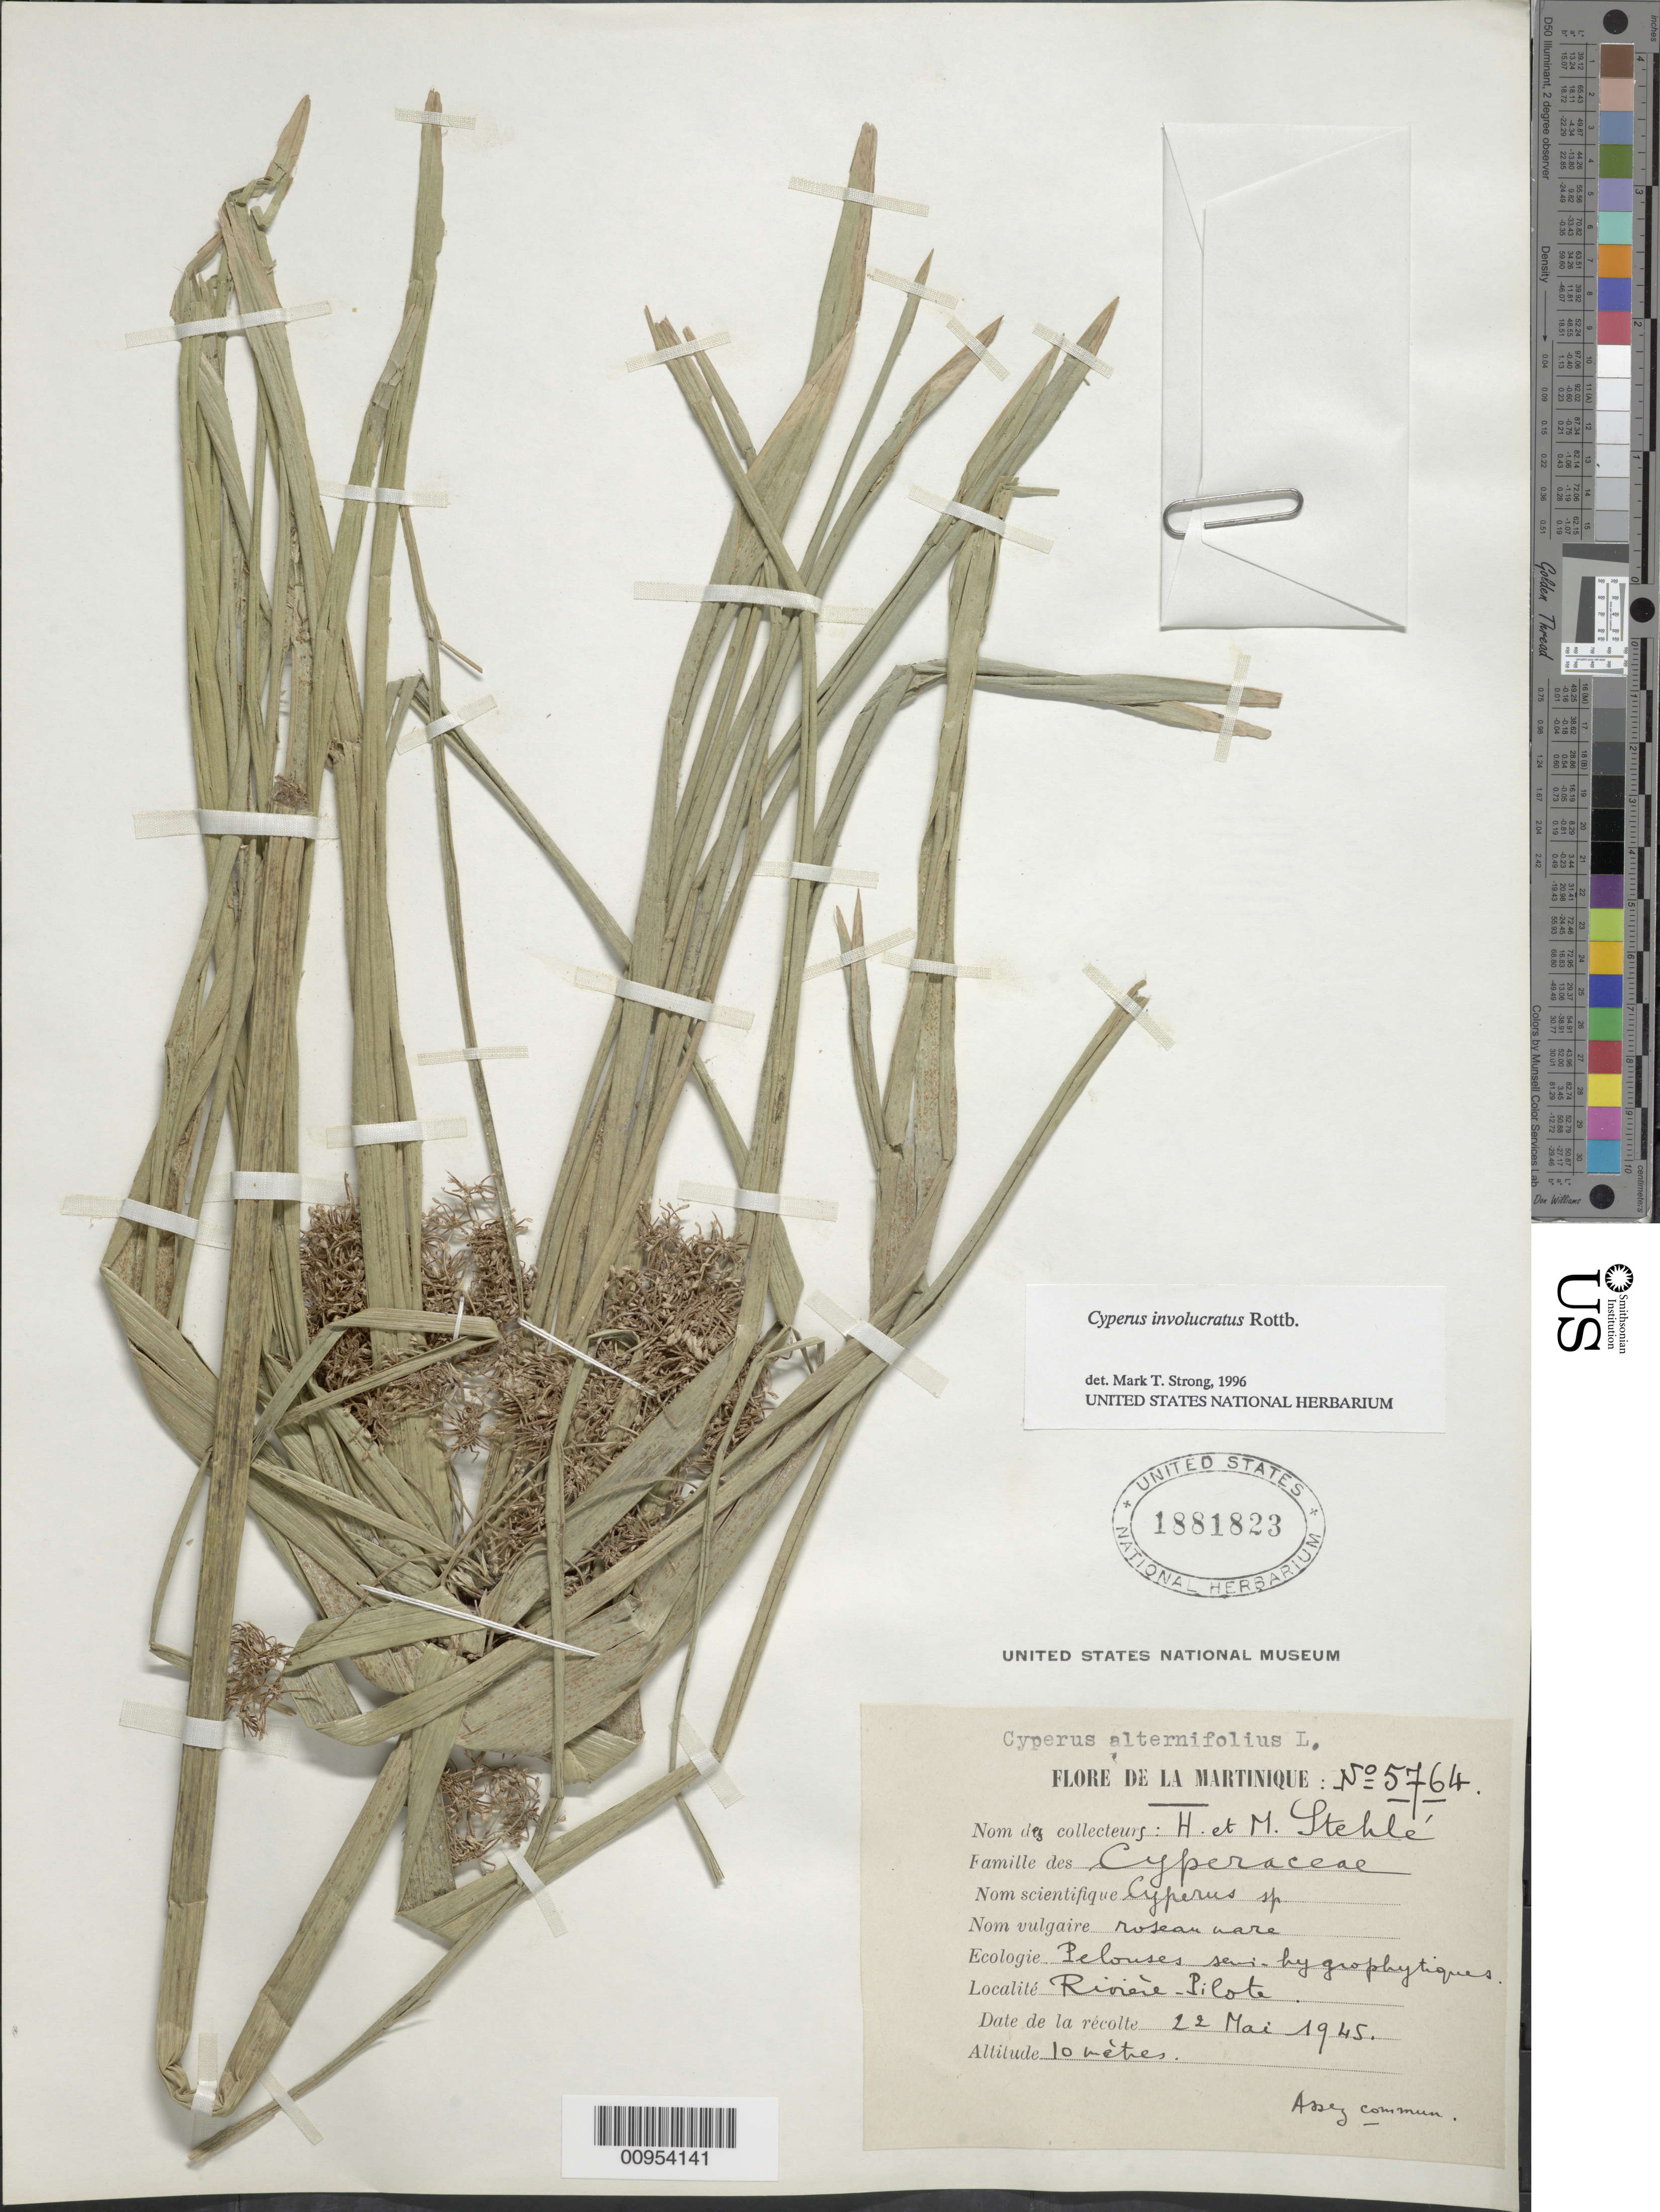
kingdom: Plantae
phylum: Tracheophyta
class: Liliopsida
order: Poales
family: Cyperaceae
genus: Cyperus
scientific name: Cyperus involucratus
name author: Rottb.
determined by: Strong, M. T., (US), Smithsonian Institution - National Museum of Natural History (UNITED STATES)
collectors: H. Stehlé & M. Stehlé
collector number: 5764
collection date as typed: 22 May 1945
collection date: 1945-05-22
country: Martinique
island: Martinique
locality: Rivière Pilote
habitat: Pelouses semi-hygrophytiques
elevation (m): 10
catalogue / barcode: US 1881823